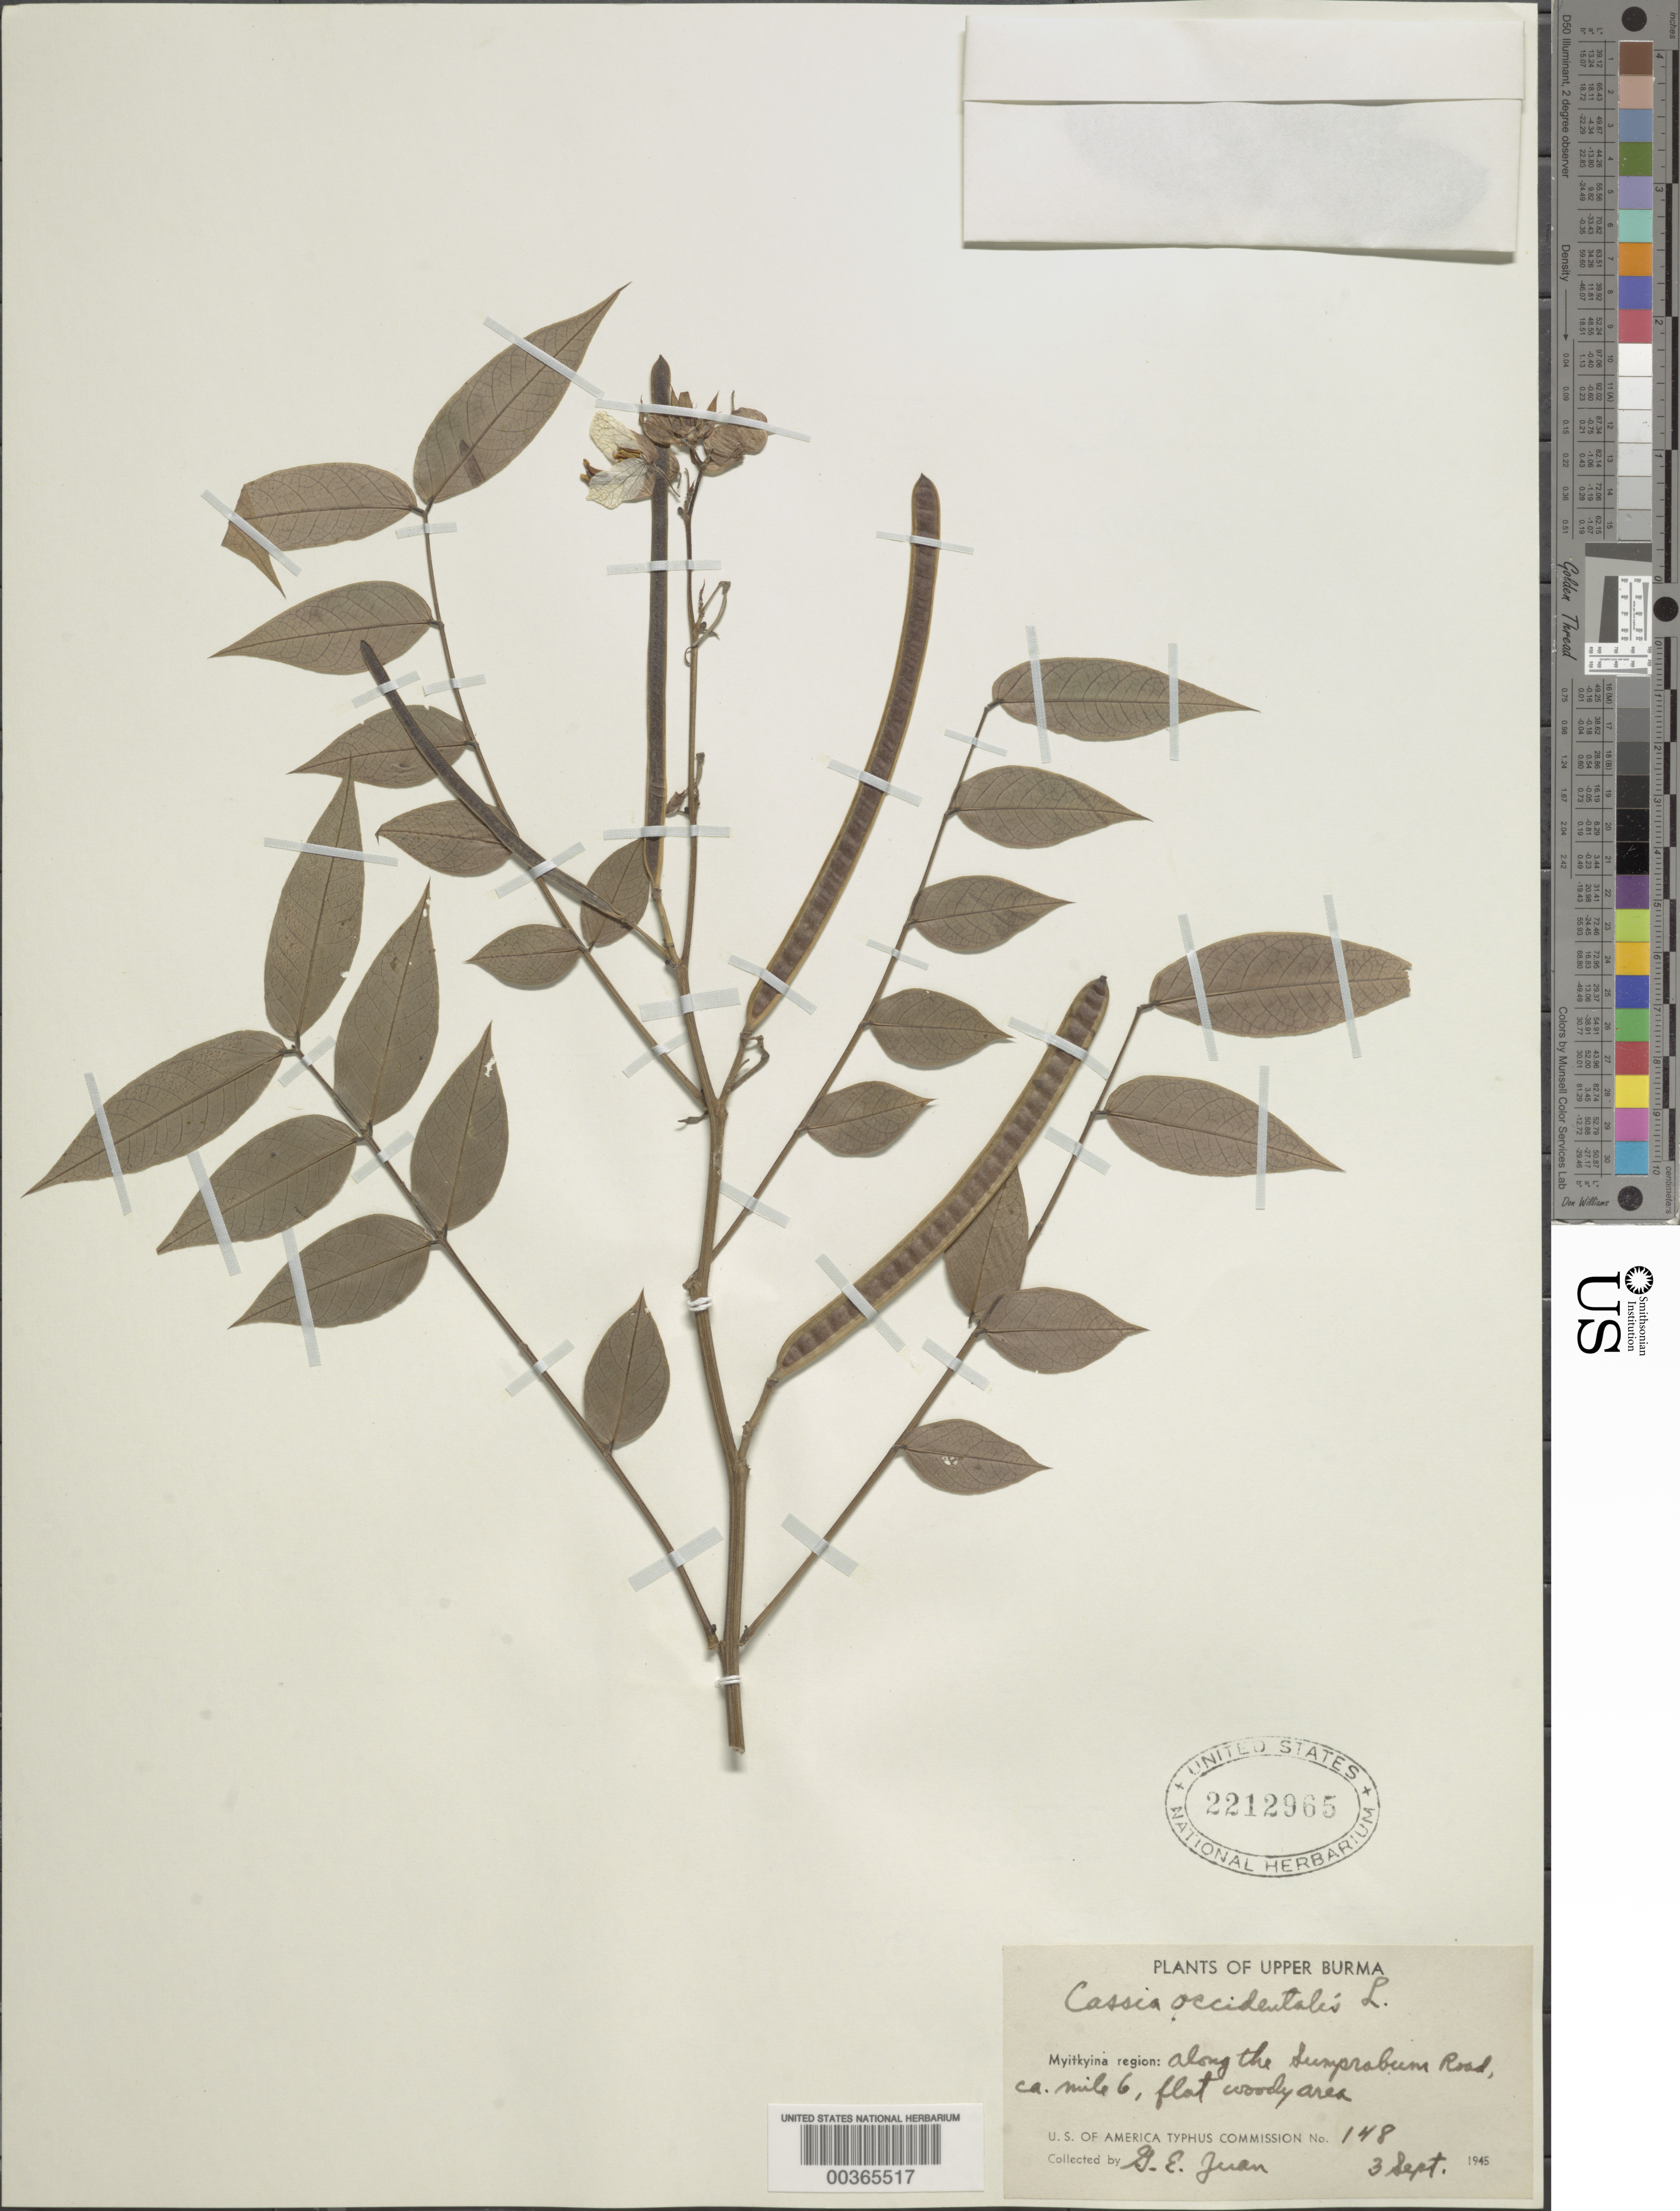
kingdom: Plantae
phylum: Tracheophyta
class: Magnoliopsida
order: Fabales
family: Fabaceae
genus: Senna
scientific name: Senna occidentalis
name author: (L.) Link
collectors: G. Juan et al.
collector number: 148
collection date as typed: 03 Sep 1945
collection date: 1945-09-03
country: Myanmar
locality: Myitkyina region; along the Sumprabum Road, ca mile 6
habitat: Flat wooded area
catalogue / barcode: US 2212965